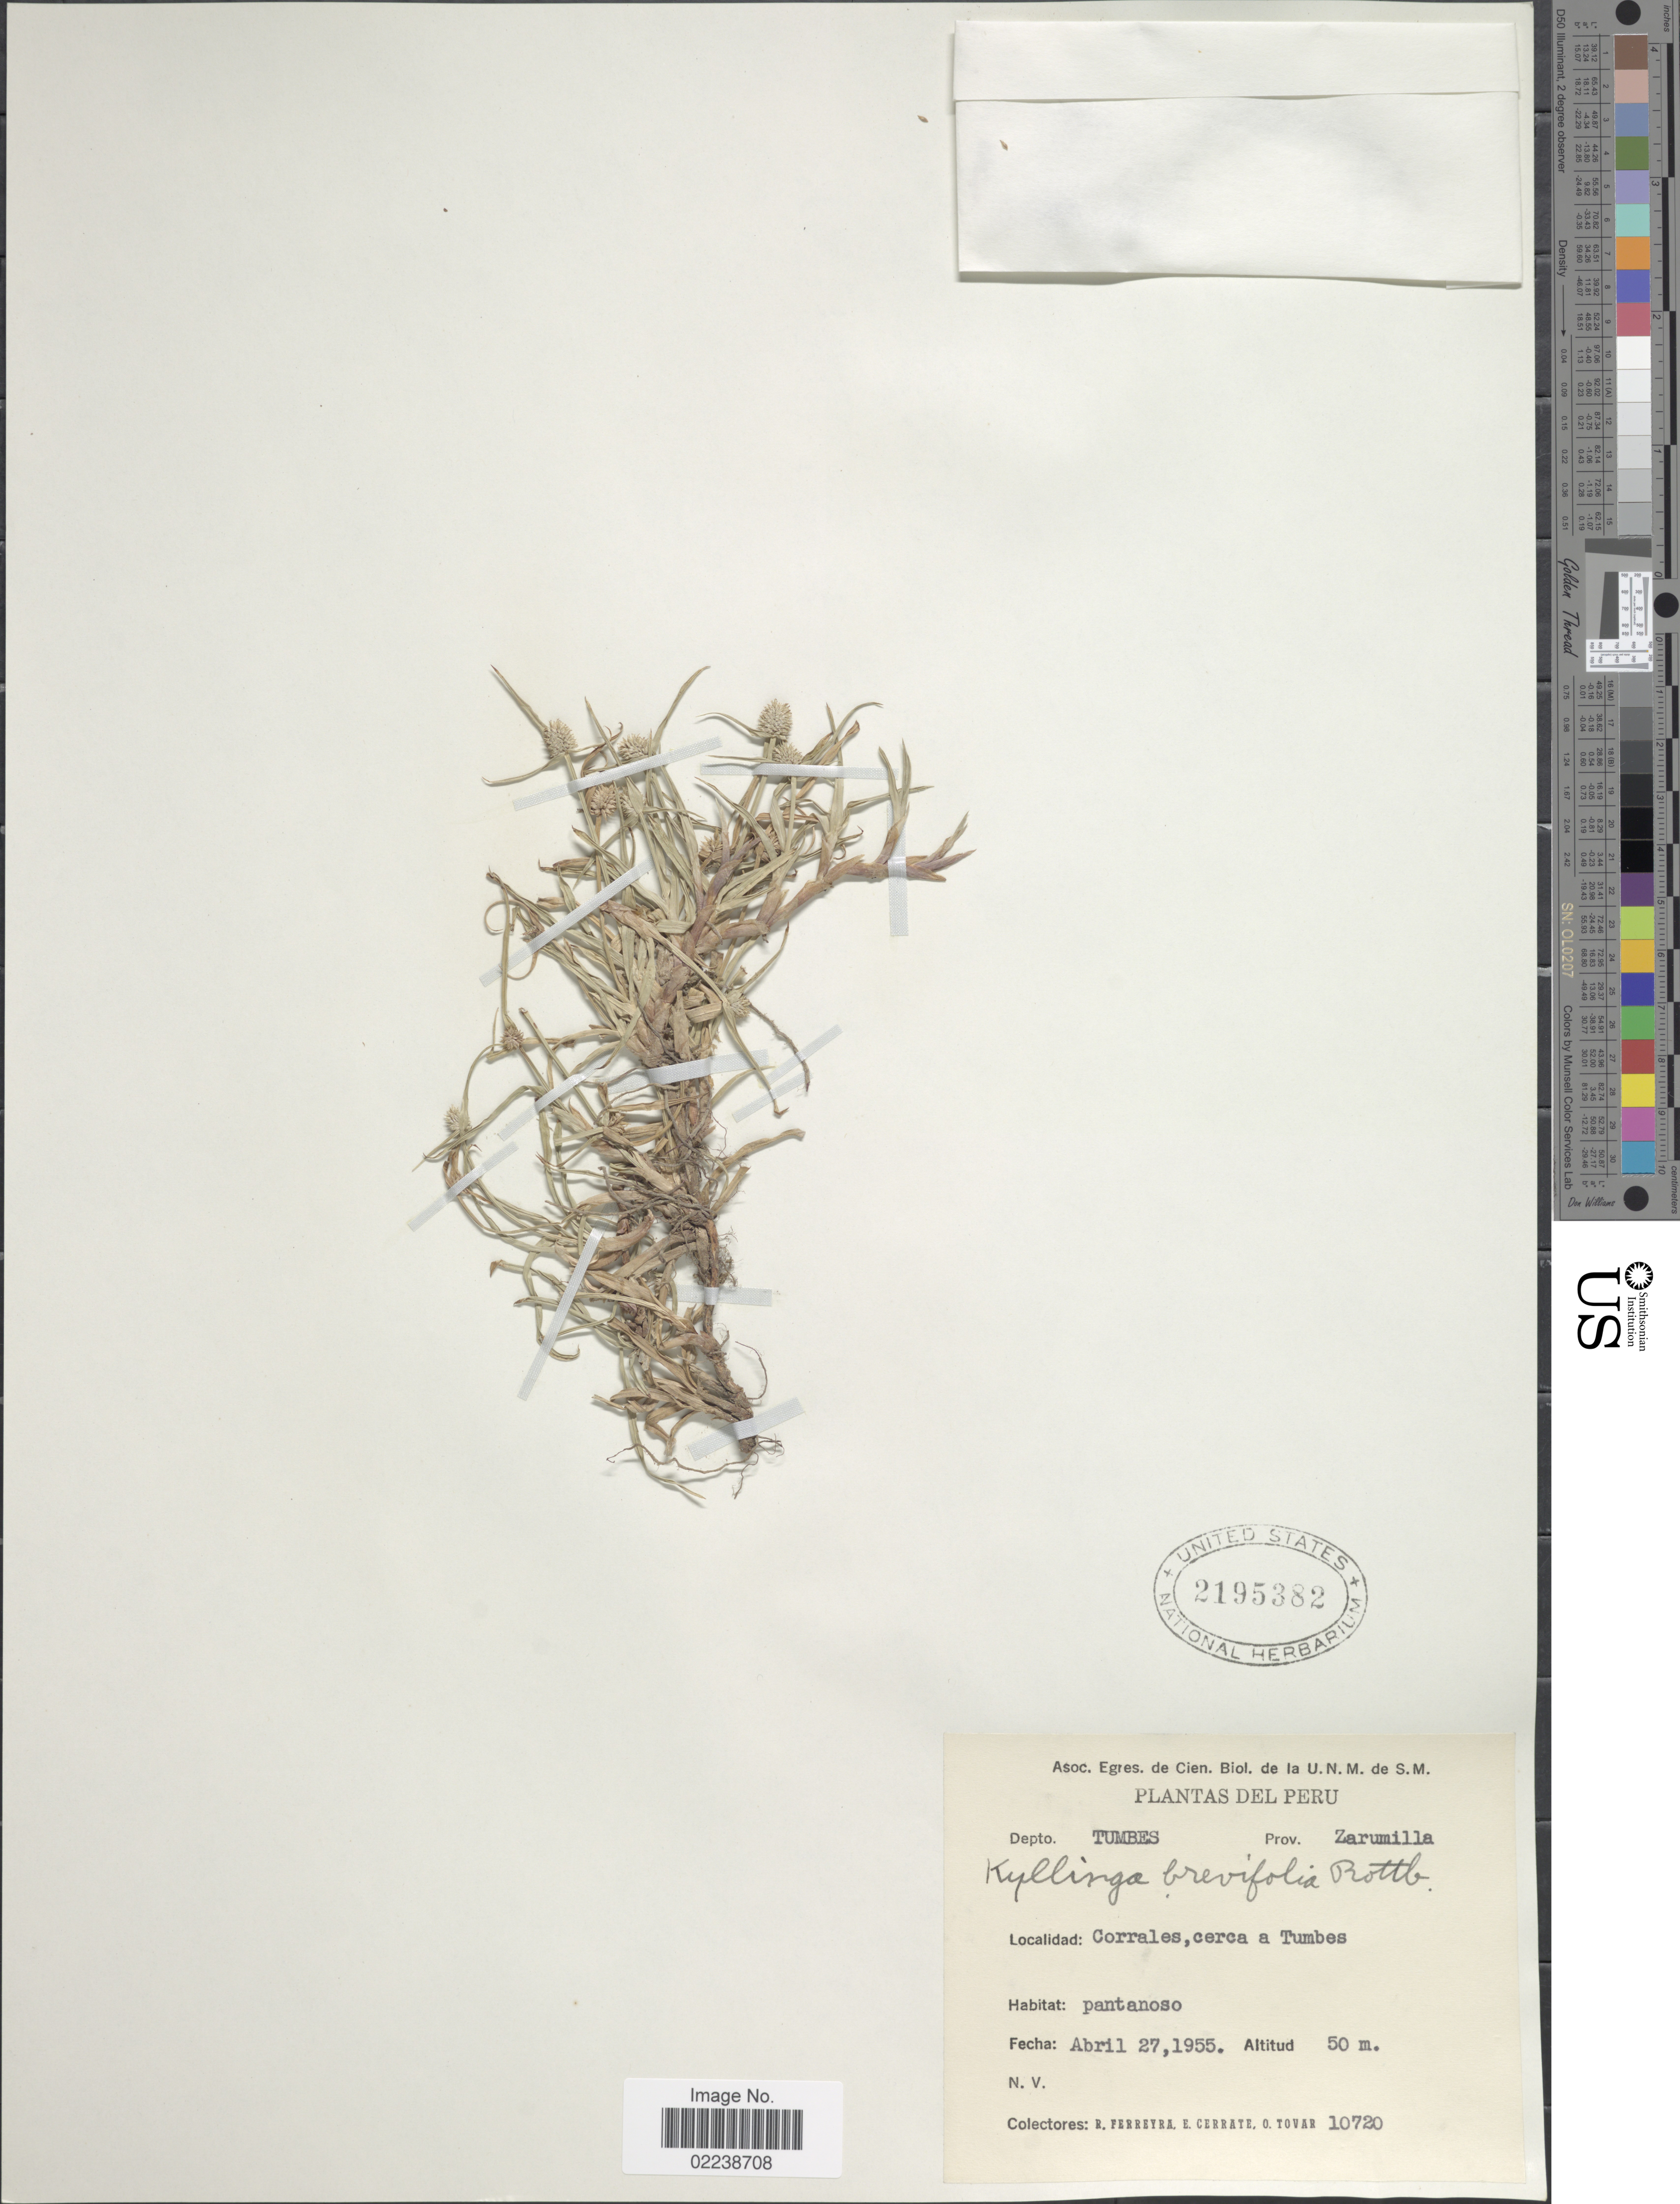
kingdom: Plantae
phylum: Tracheophyta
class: Liliopsida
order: Poales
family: Cyperaceae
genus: Cyperus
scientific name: Cyperus brevifolius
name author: (Rottb.) Hassk.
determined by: Strong, M. T., (US), Smithsonian Institution - National Museum of Natural History (UNITED STATES)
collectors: R. A. Ferreyra, E. Cerrate & O. Tovar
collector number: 10720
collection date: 1955-04-27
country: Peru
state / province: Tumbes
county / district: Zarumilla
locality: Prov. Zarumilla, Corrales, cerca a Tumbes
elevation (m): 50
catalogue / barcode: US 2195382